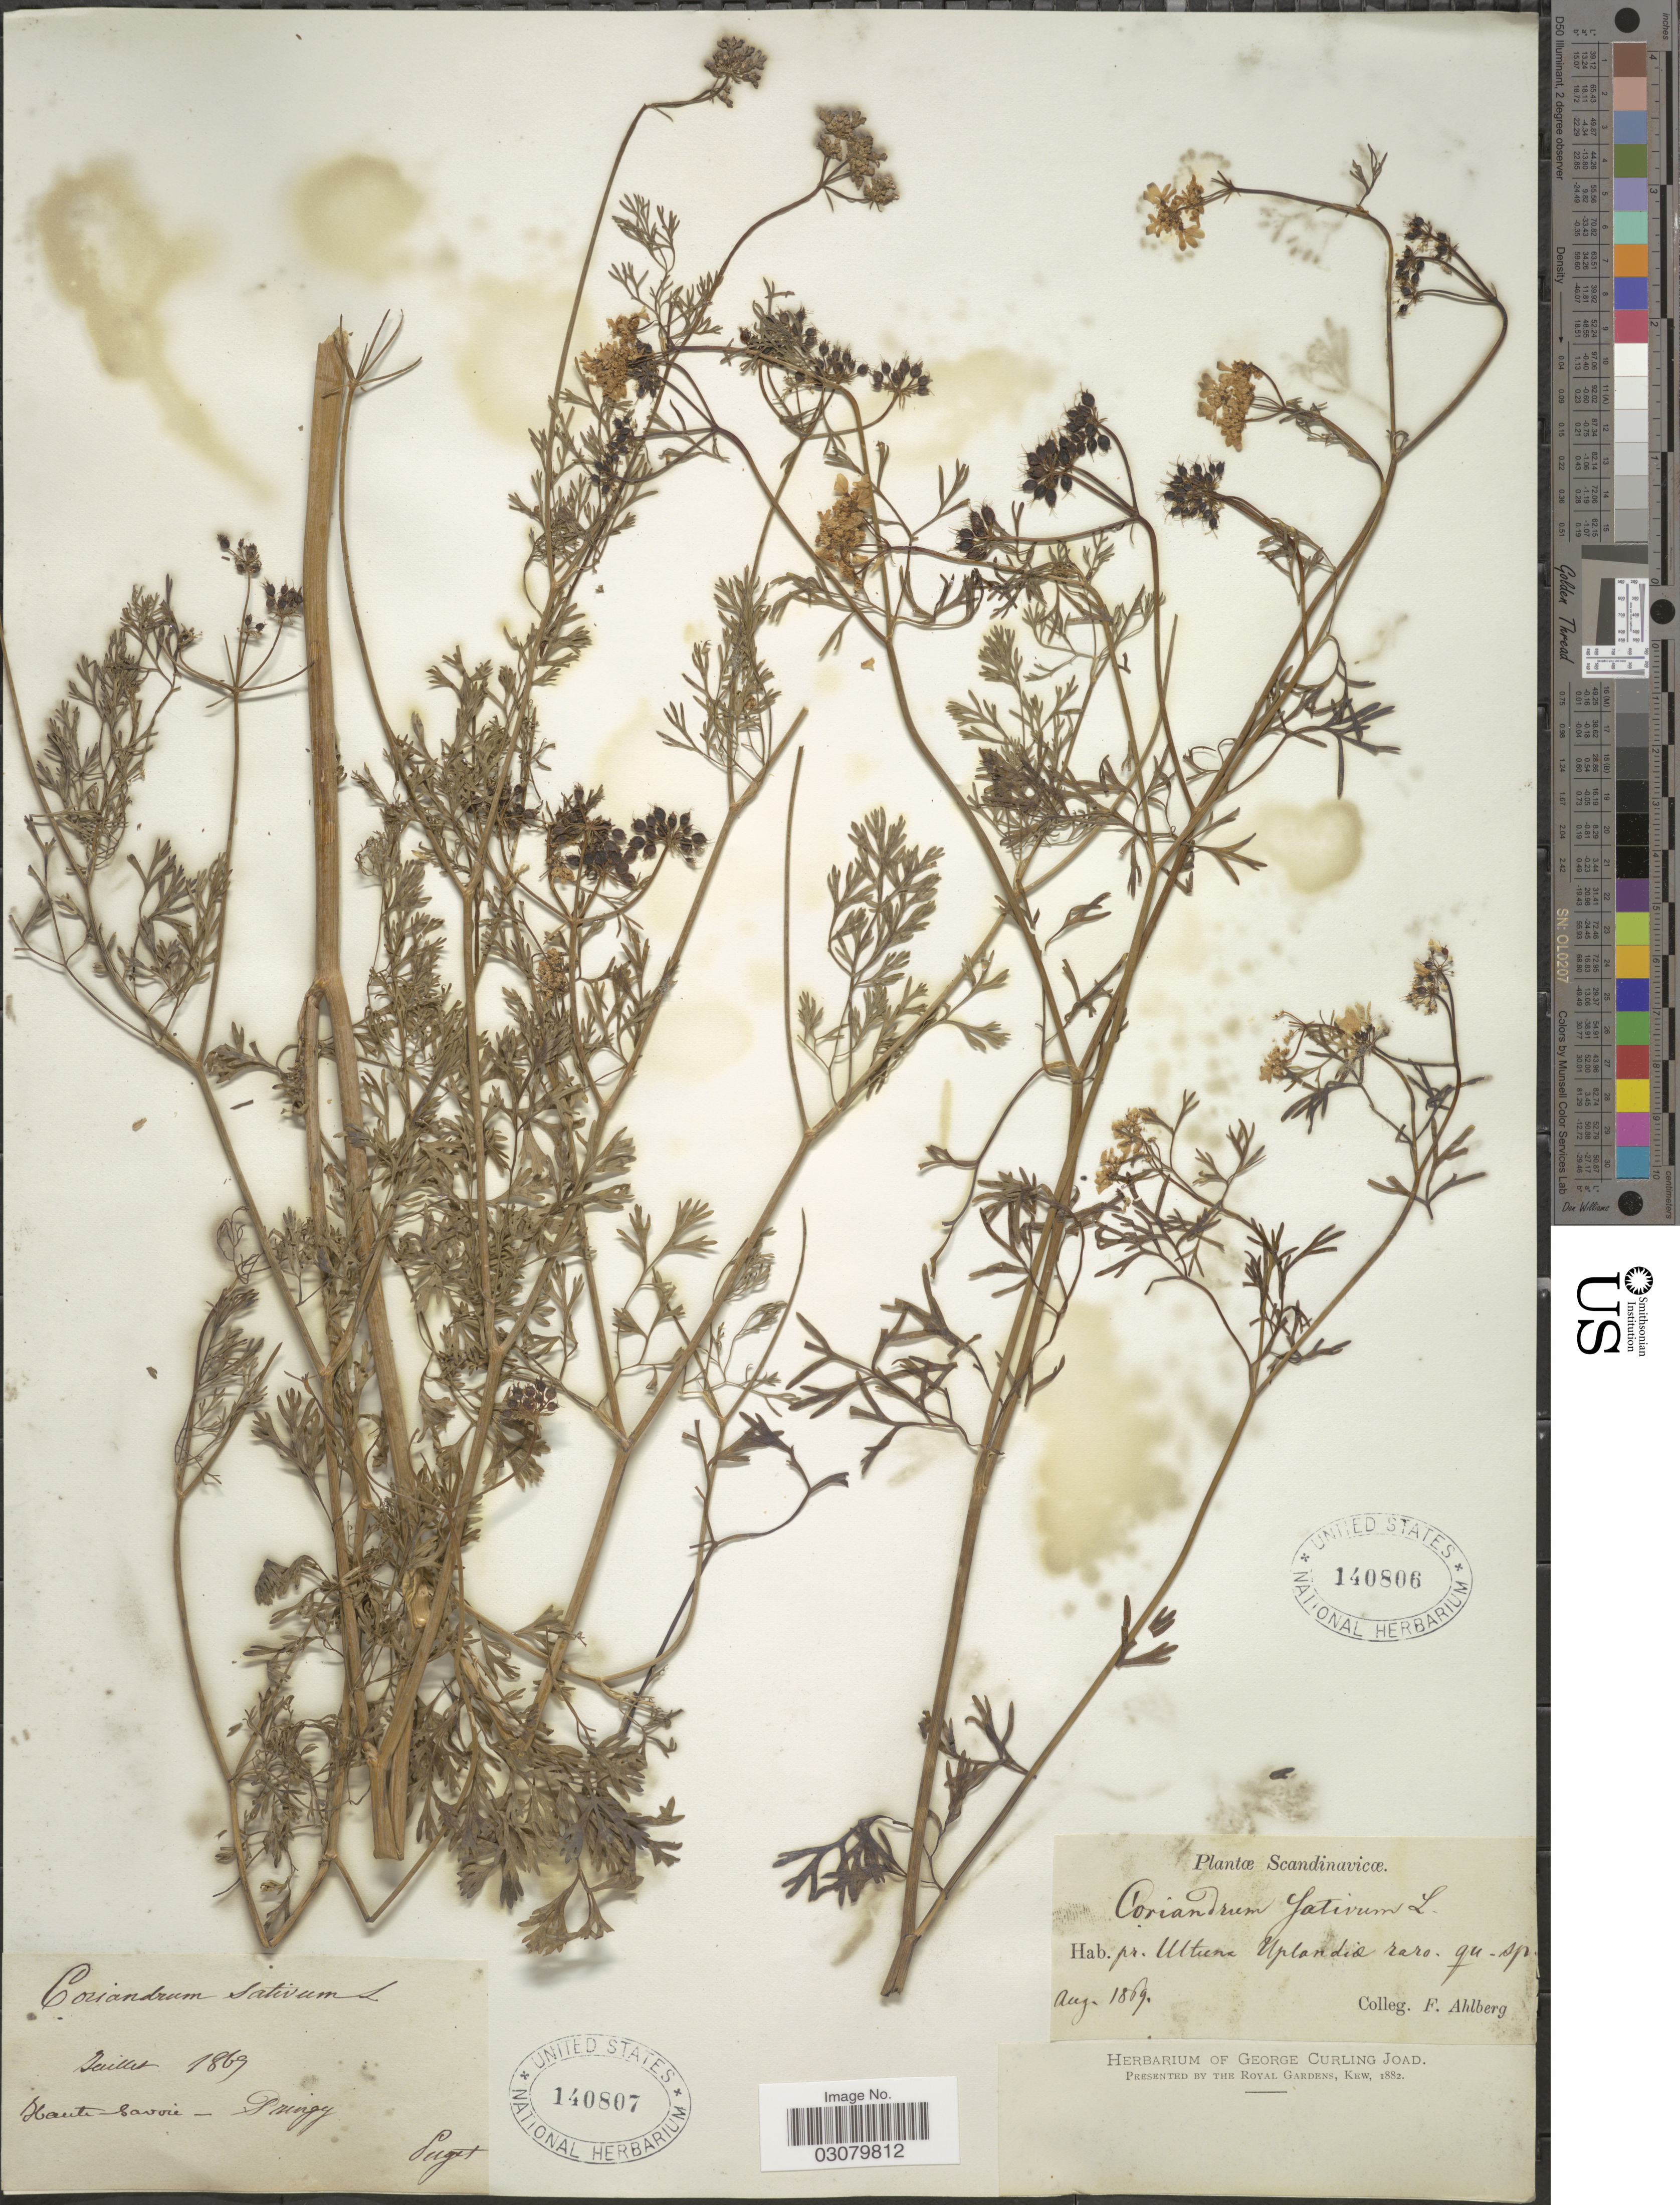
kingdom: Plantae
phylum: Tracheophyta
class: Magnoliopsida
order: Apiales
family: Apiaceae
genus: Coriandrum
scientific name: Coriandrum sativum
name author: L.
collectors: F. Ahlberg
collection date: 1869-08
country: Sweden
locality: Pr Ultune Uplandia.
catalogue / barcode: US 140806